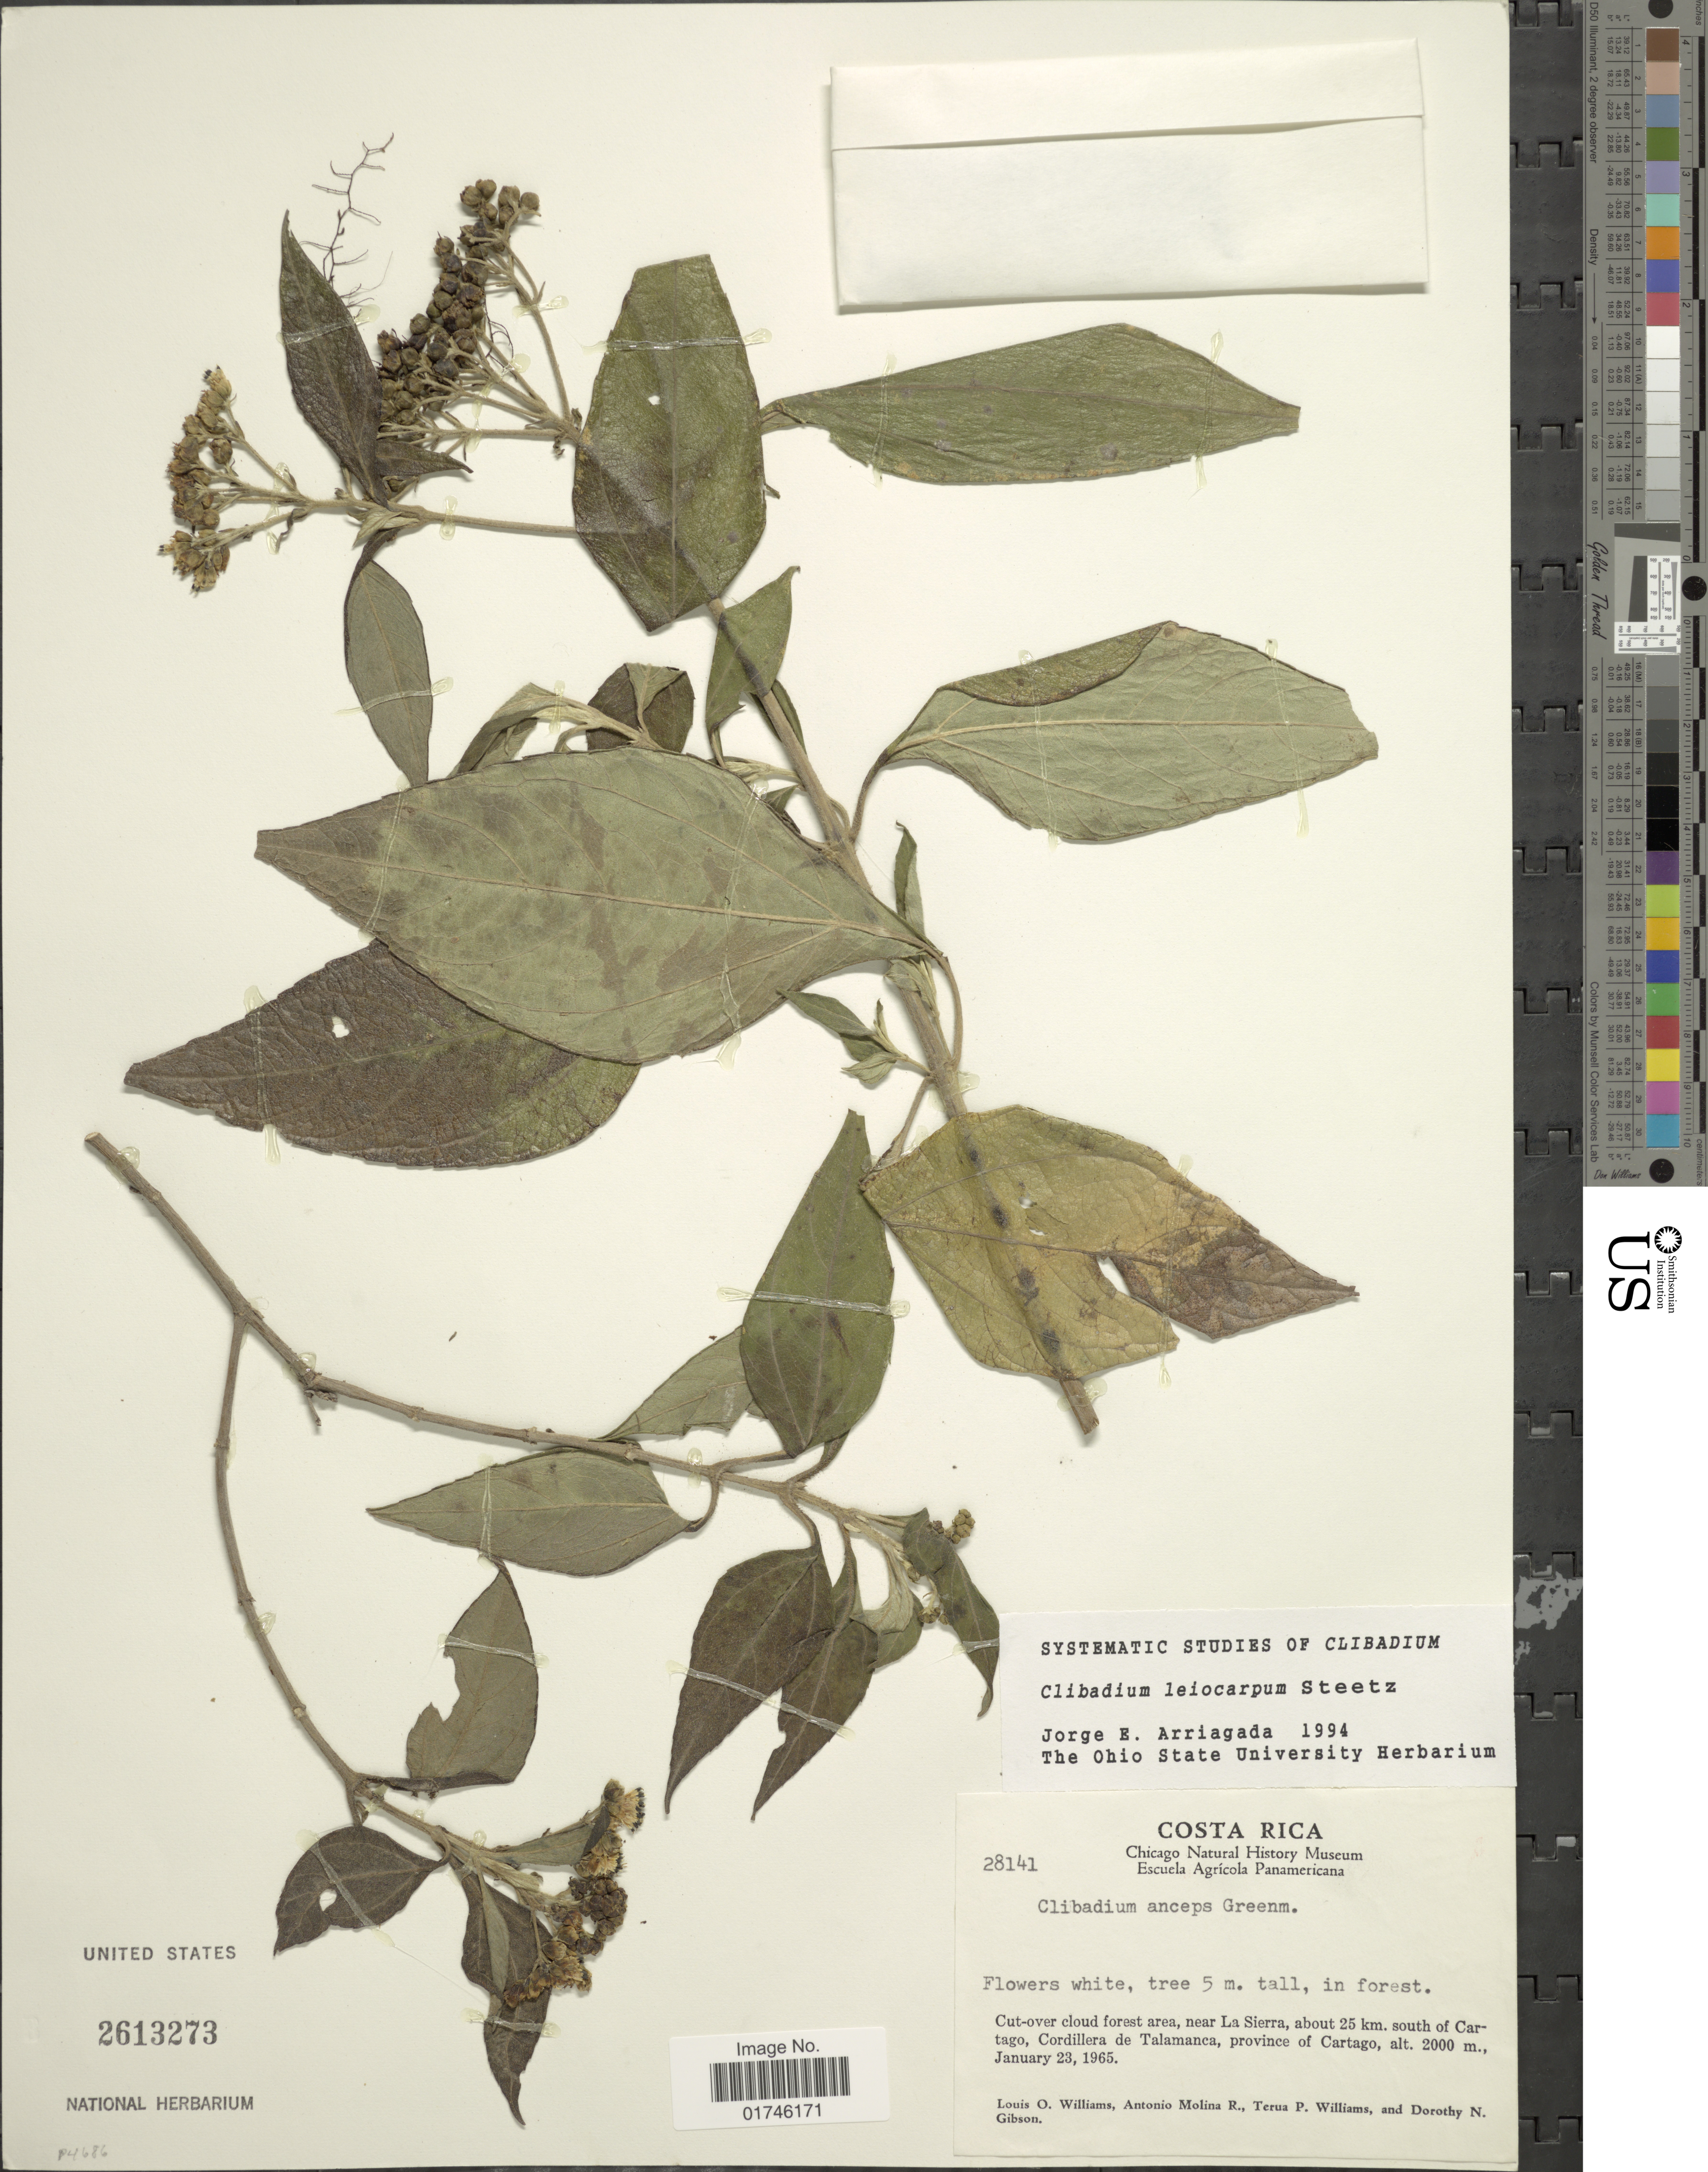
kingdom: Plantae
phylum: Tracheophyta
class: Magnoliopsida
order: Asterales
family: Asteraceae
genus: Clibadium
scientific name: Clibadium leiocarpum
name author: Steetz in Seem.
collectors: L. O. Williams, A. Molina R., T. P. Williams & D. N. Gibson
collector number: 28141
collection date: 1965-01-23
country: Costa Rica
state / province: Cartago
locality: Costa Rica. Cut-over cloud forest area, near La Sierra, sbout 25 km, south of Cartago, Cordillera de Talamanca, province of Cartago.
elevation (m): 2000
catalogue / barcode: US 2613273